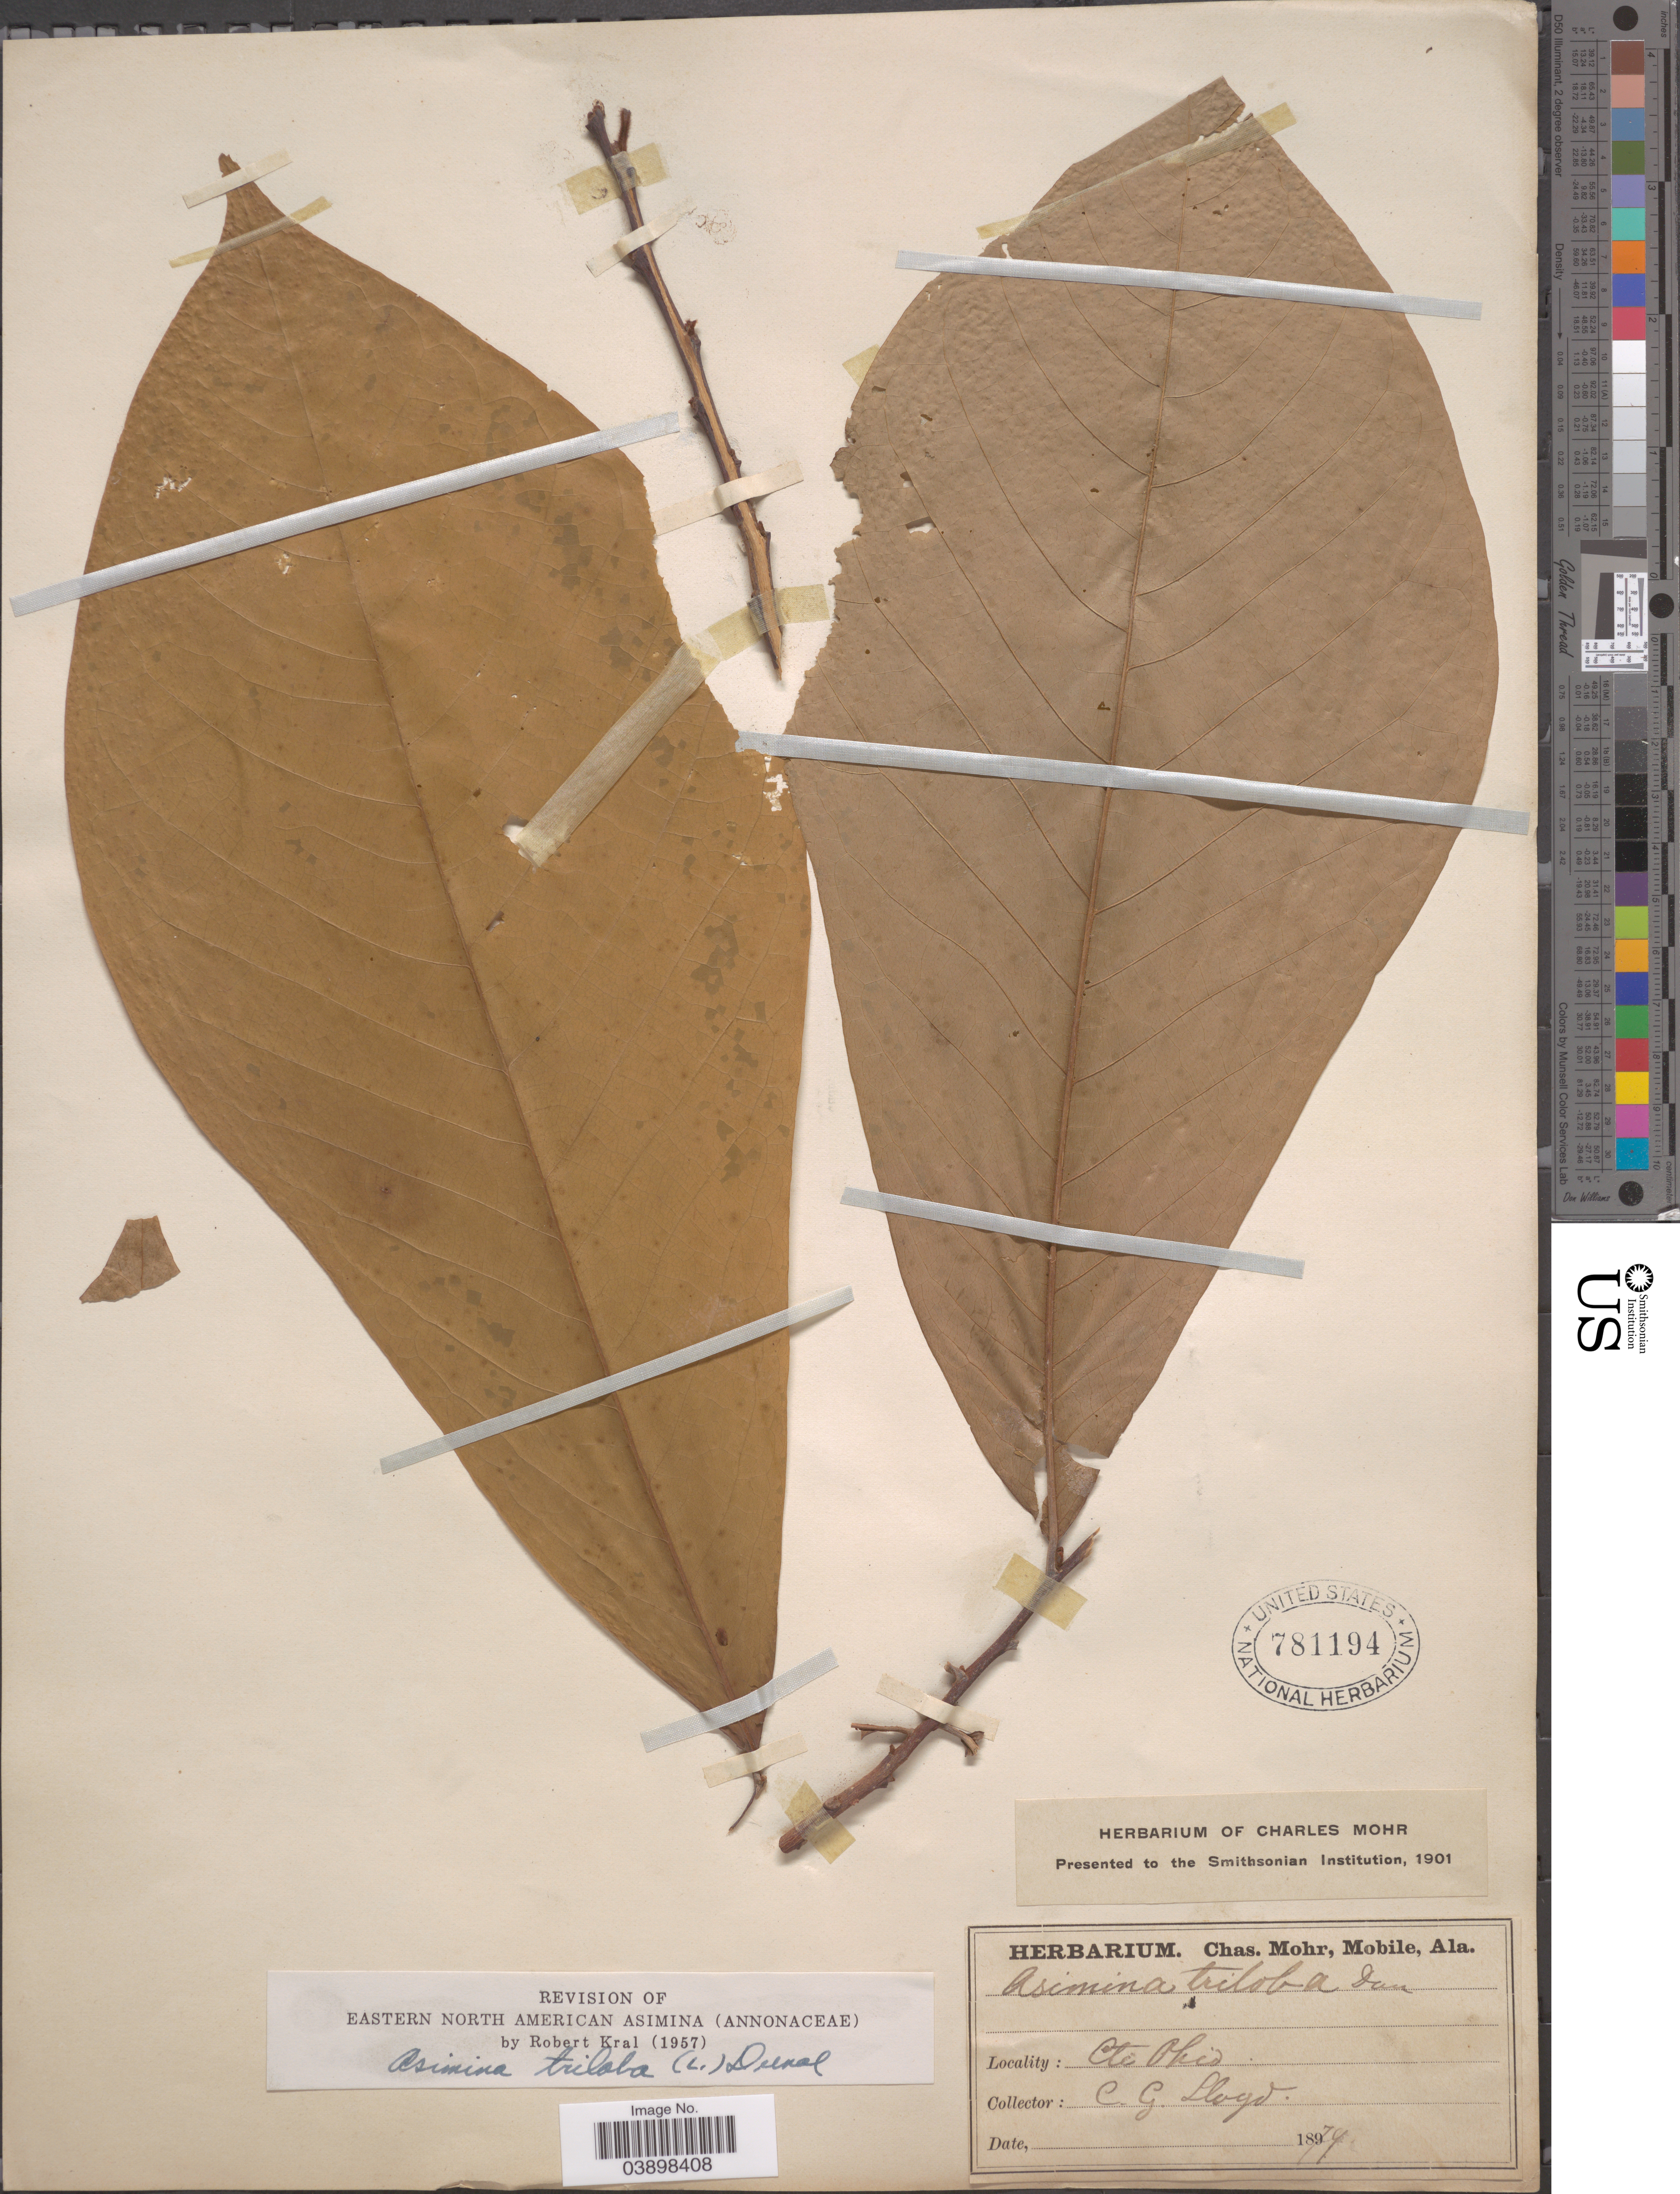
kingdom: Plantae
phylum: Tracheophyta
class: Magnoliopsida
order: Magnoliales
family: Annonaceae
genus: Asimina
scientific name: Asimina triloba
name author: (L.) Dunal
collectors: C. G. Lloyd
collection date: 1879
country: United States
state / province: Ohio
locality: Cti Ohio.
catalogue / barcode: US 781194